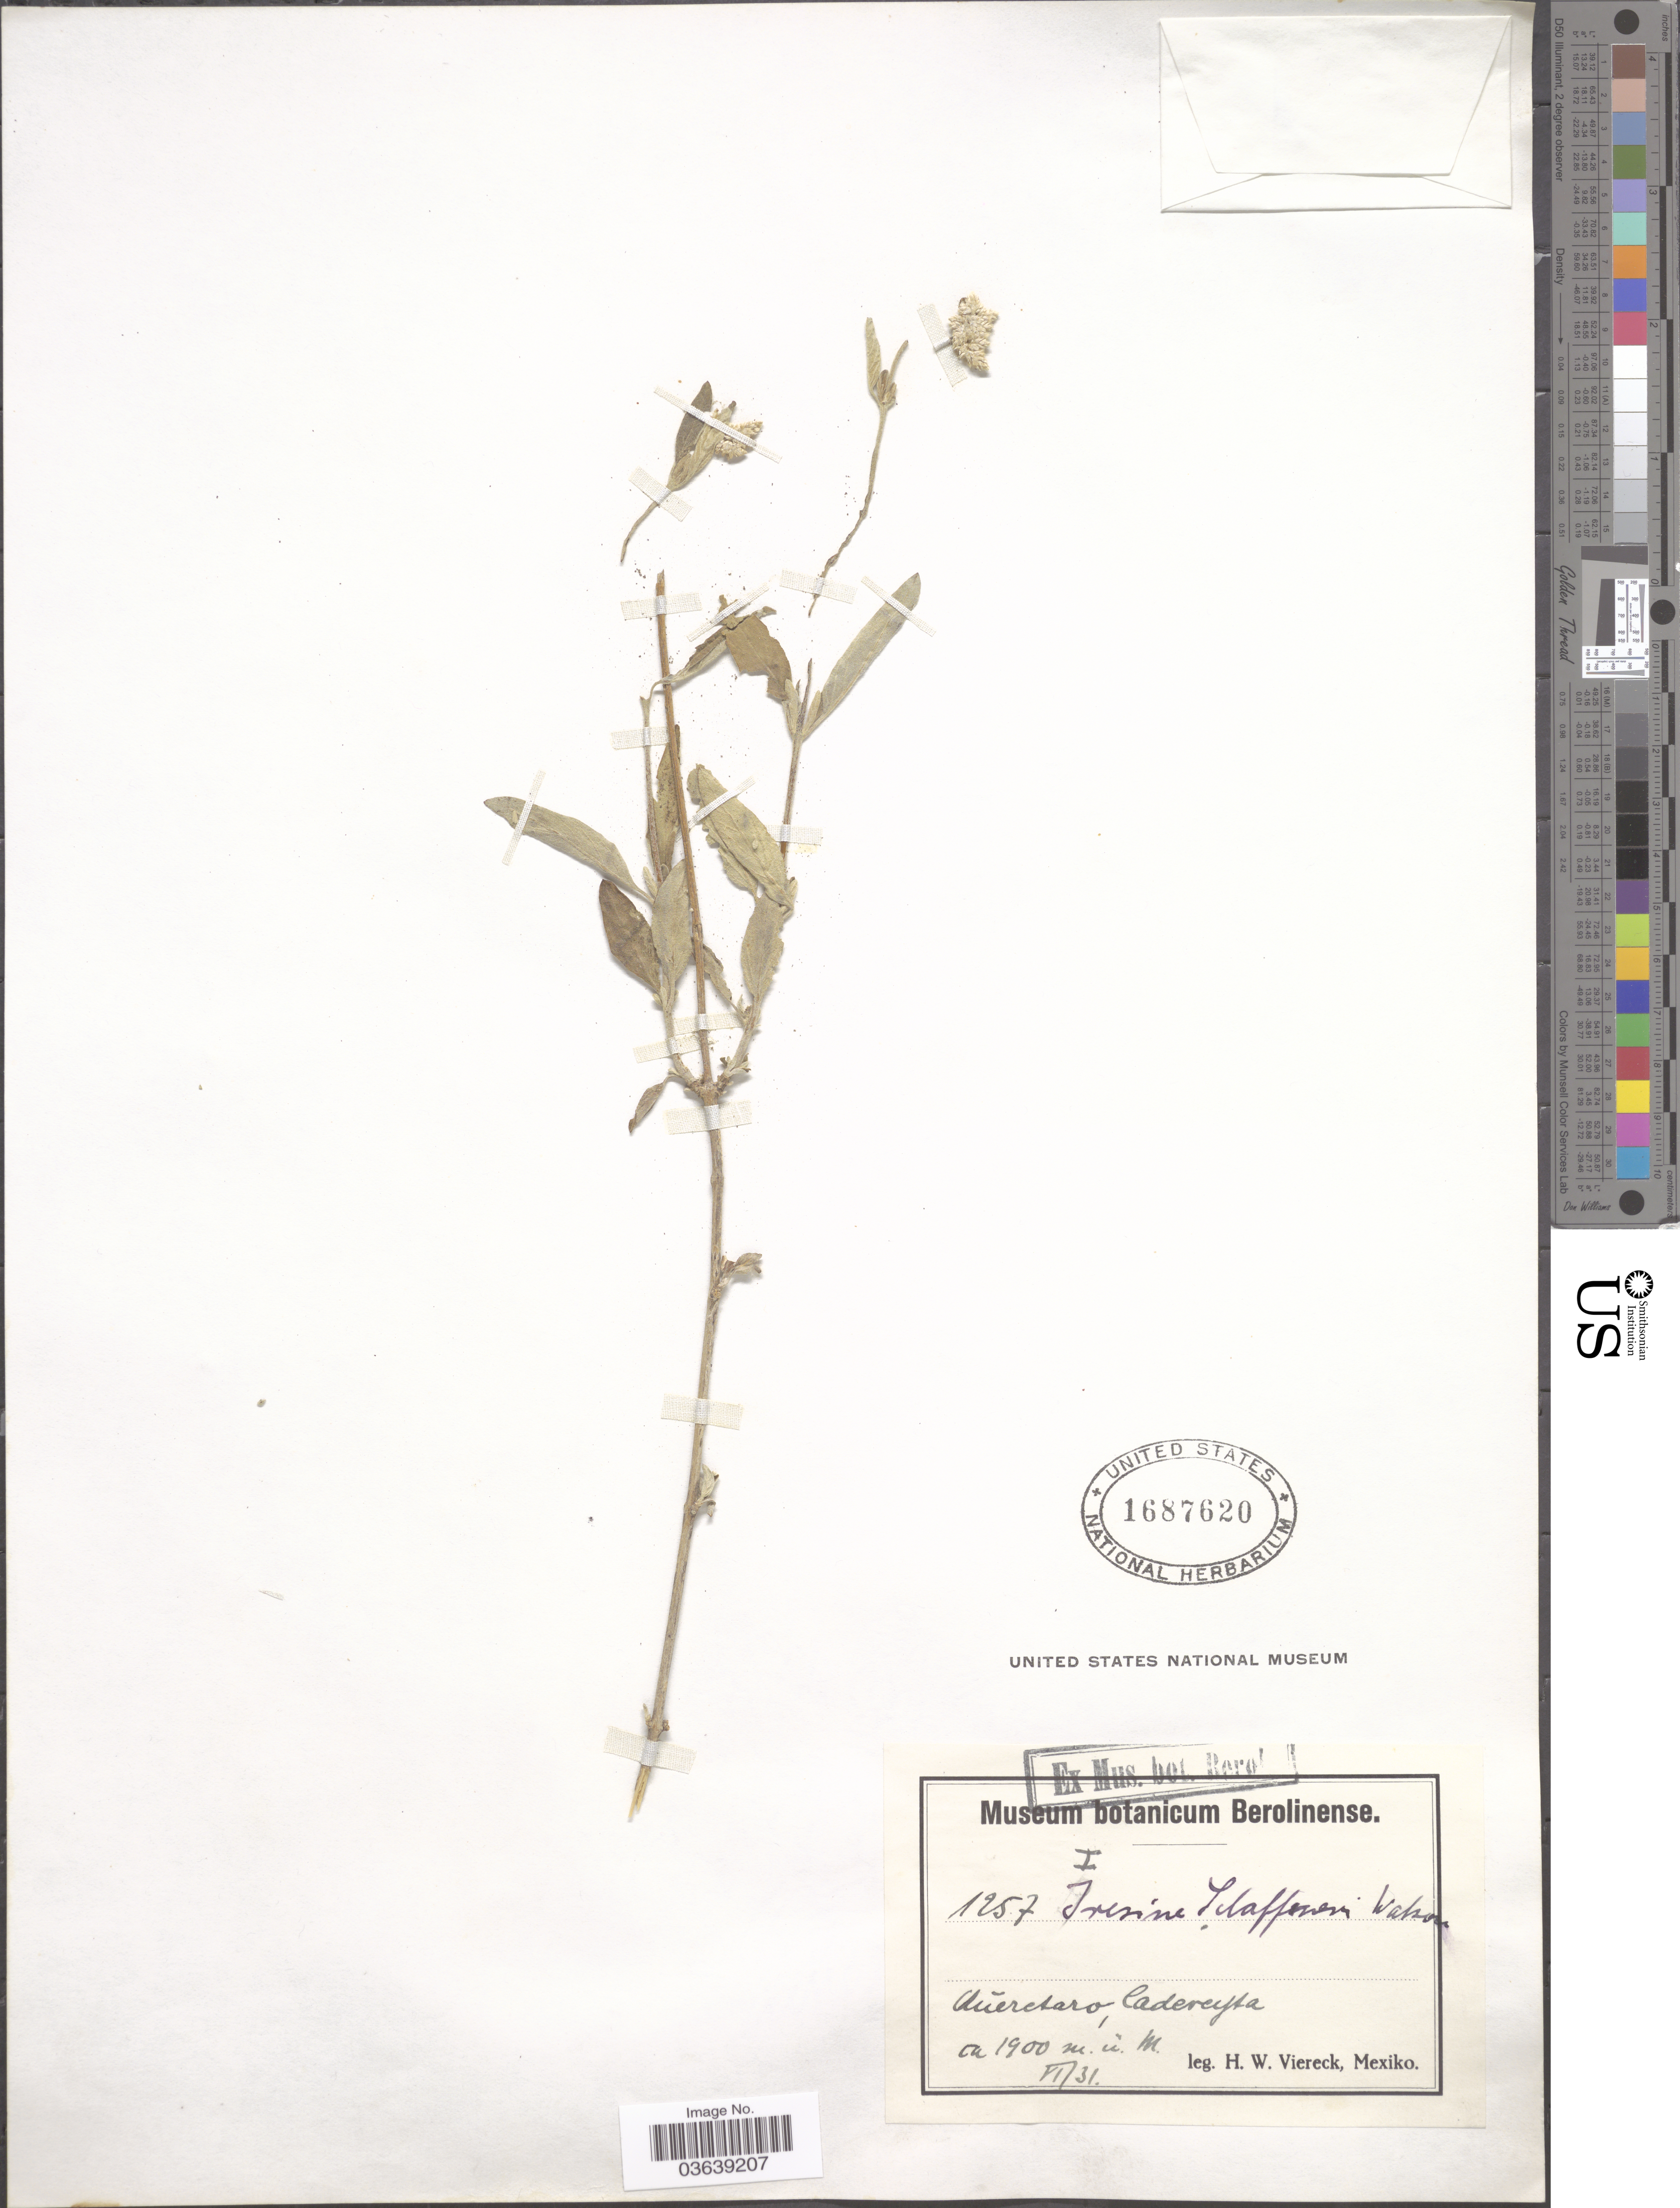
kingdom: Plantae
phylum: Tracheophyta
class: Magnoliopsida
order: Caryophyllales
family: Amaranthaceae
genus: Iresine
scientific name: Iresine schaffneri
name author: S. Watson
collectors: H. W. Viereck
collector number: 1257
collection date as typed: Transcribed d/m/y: /6/31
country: Mexico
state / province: Querétaro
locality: Cadereyta.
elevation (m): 1900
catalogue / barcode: US 1687620